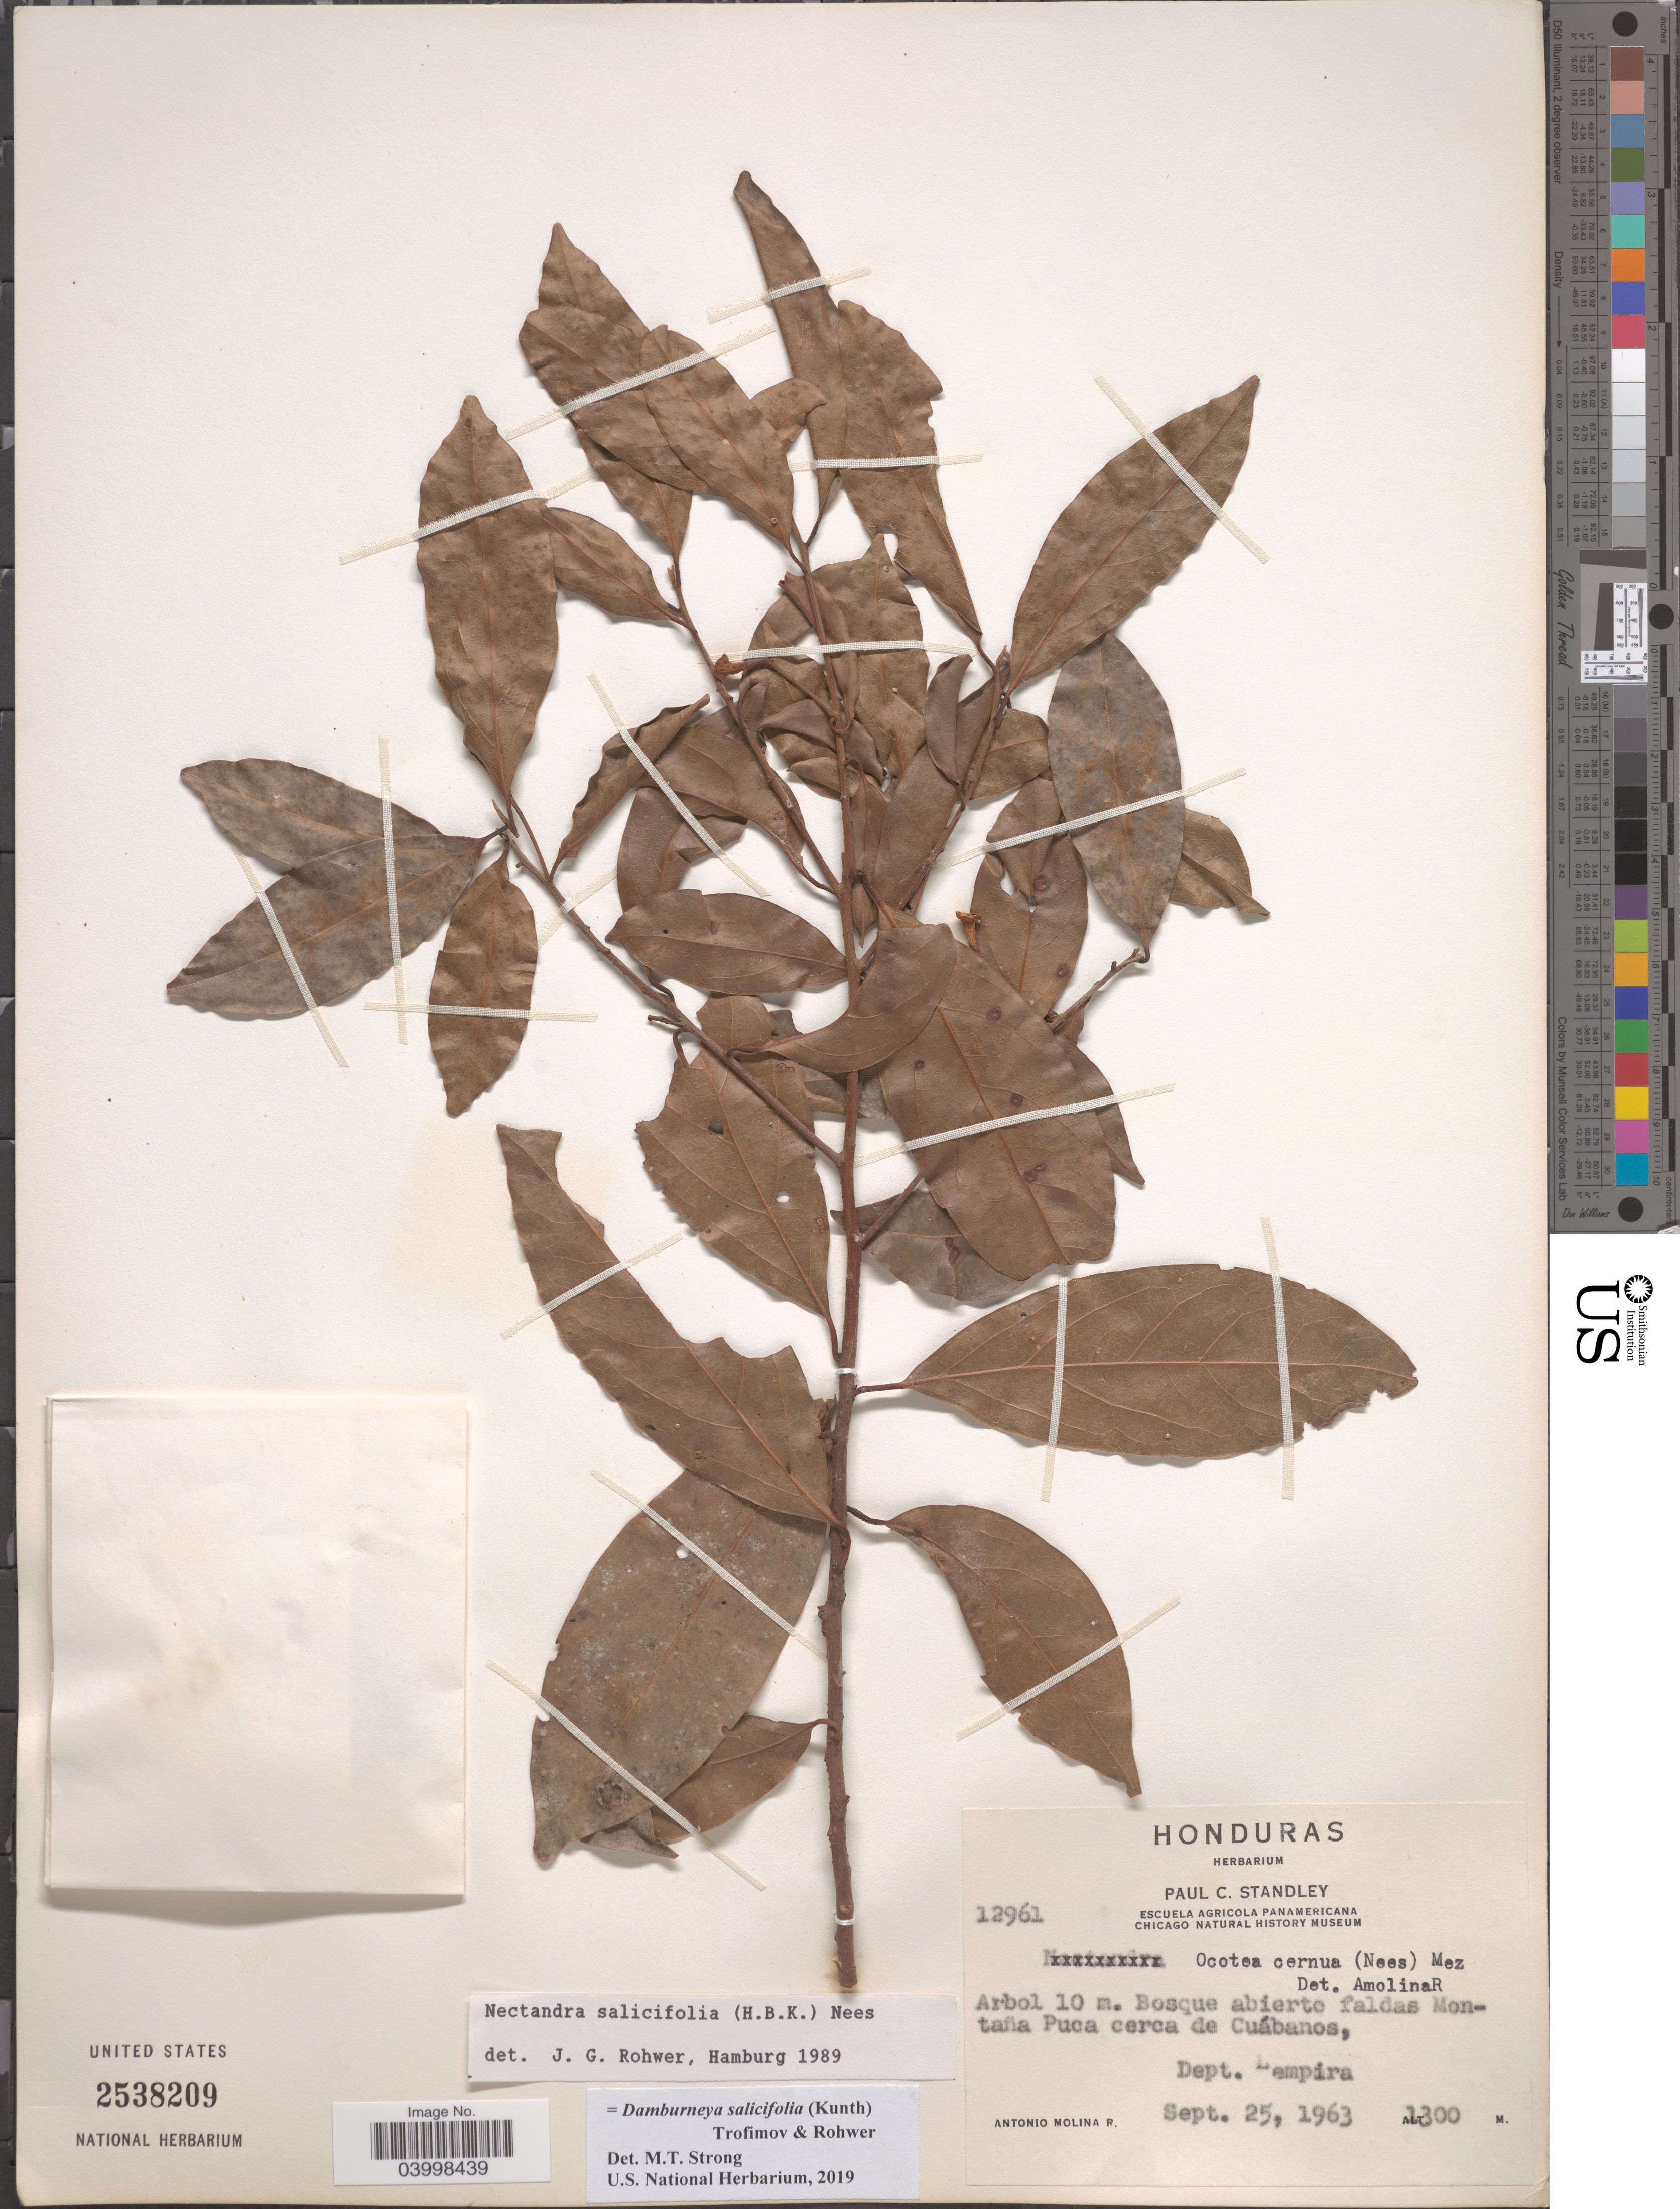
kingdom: Plantae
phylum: Tracheophyta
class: Magnoliopsida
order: Laurales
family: Lauraceae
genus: Damburneya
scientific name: Damburneya salicifolia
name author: (Kunth) Trofimov & Rohwer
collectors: A. Molina R.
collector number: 12961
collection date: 1963-09-25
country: Honduras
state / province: Lempira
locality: Bosque abierte faldas Montaña Puca cerca de Cuábanos, Dept. Lempira.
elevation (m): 1300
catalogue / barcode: US 2538209